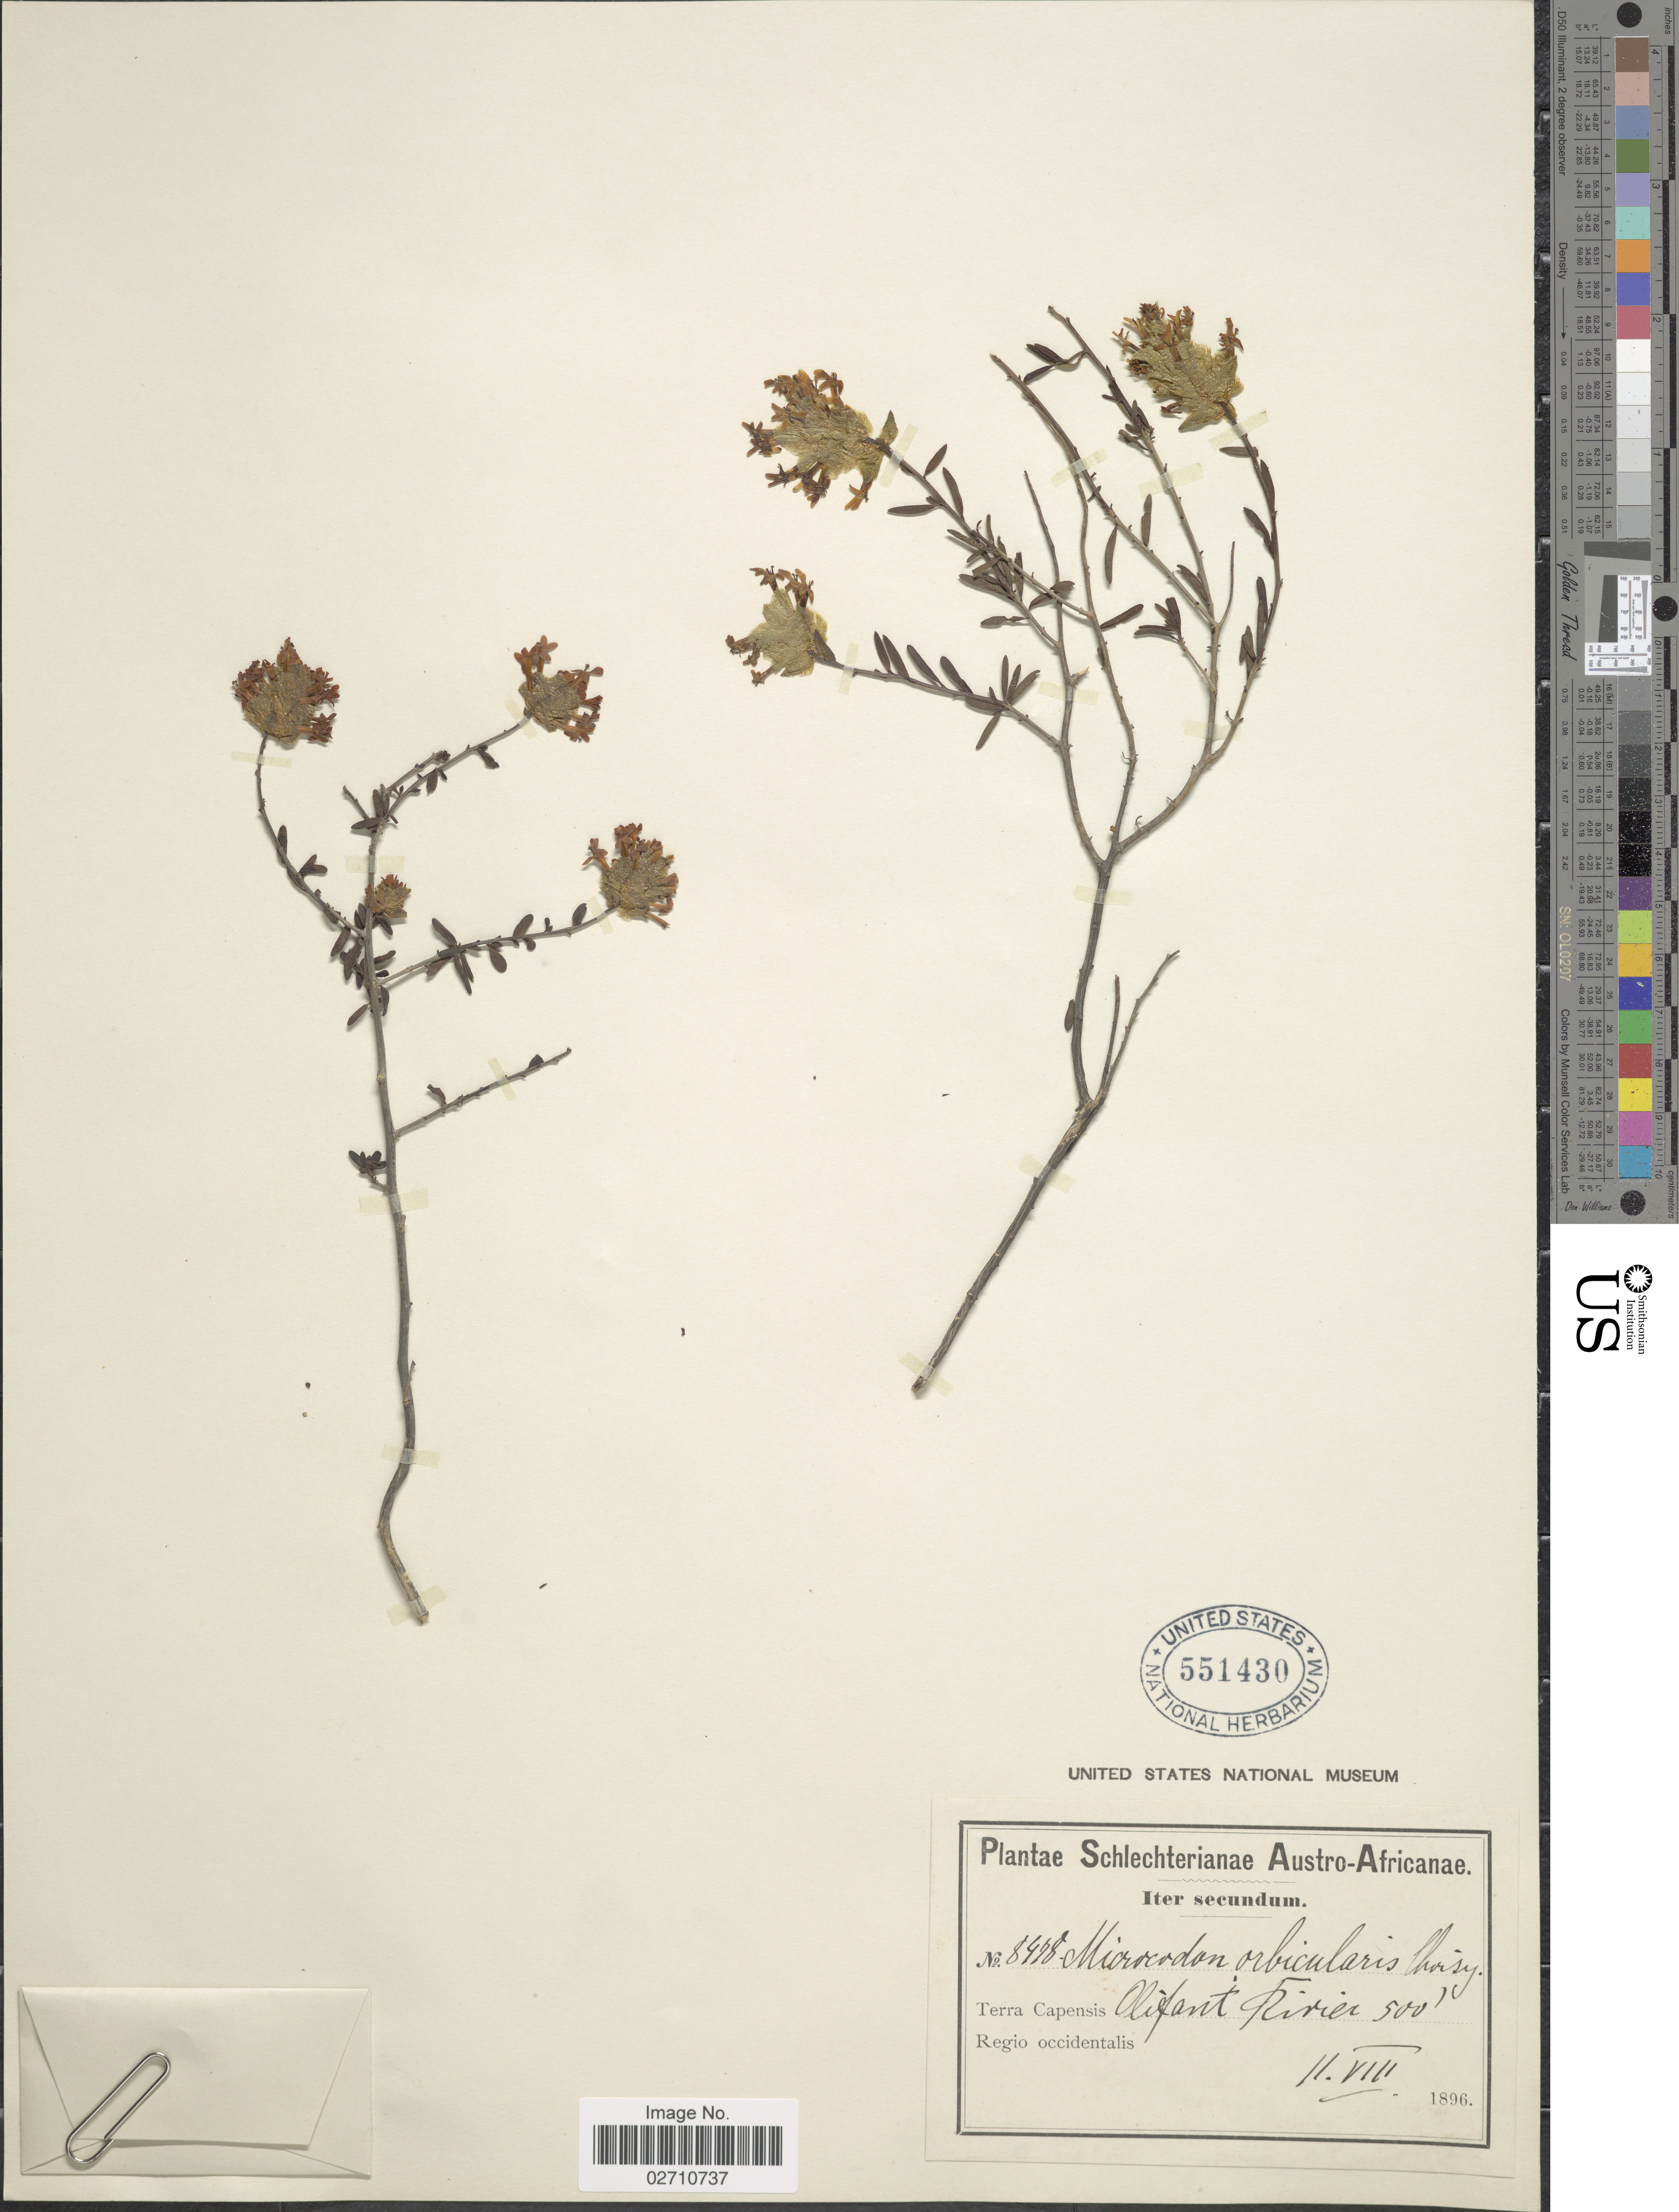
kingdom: Plantae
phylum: Tracheophyta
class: Magnoliopsida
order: Lamiales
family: Scrophulariaceae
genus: Microdon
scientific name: Microdon orbicularis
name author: Choisy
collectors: Schlechter, --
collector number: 8478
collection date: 1896-08-11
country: South Africa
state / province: Western Cape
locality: Austro-Africanae, Terra Capensis, Olifant Rivier, Regio occidentalis.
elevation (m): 152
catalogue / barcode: US 551430